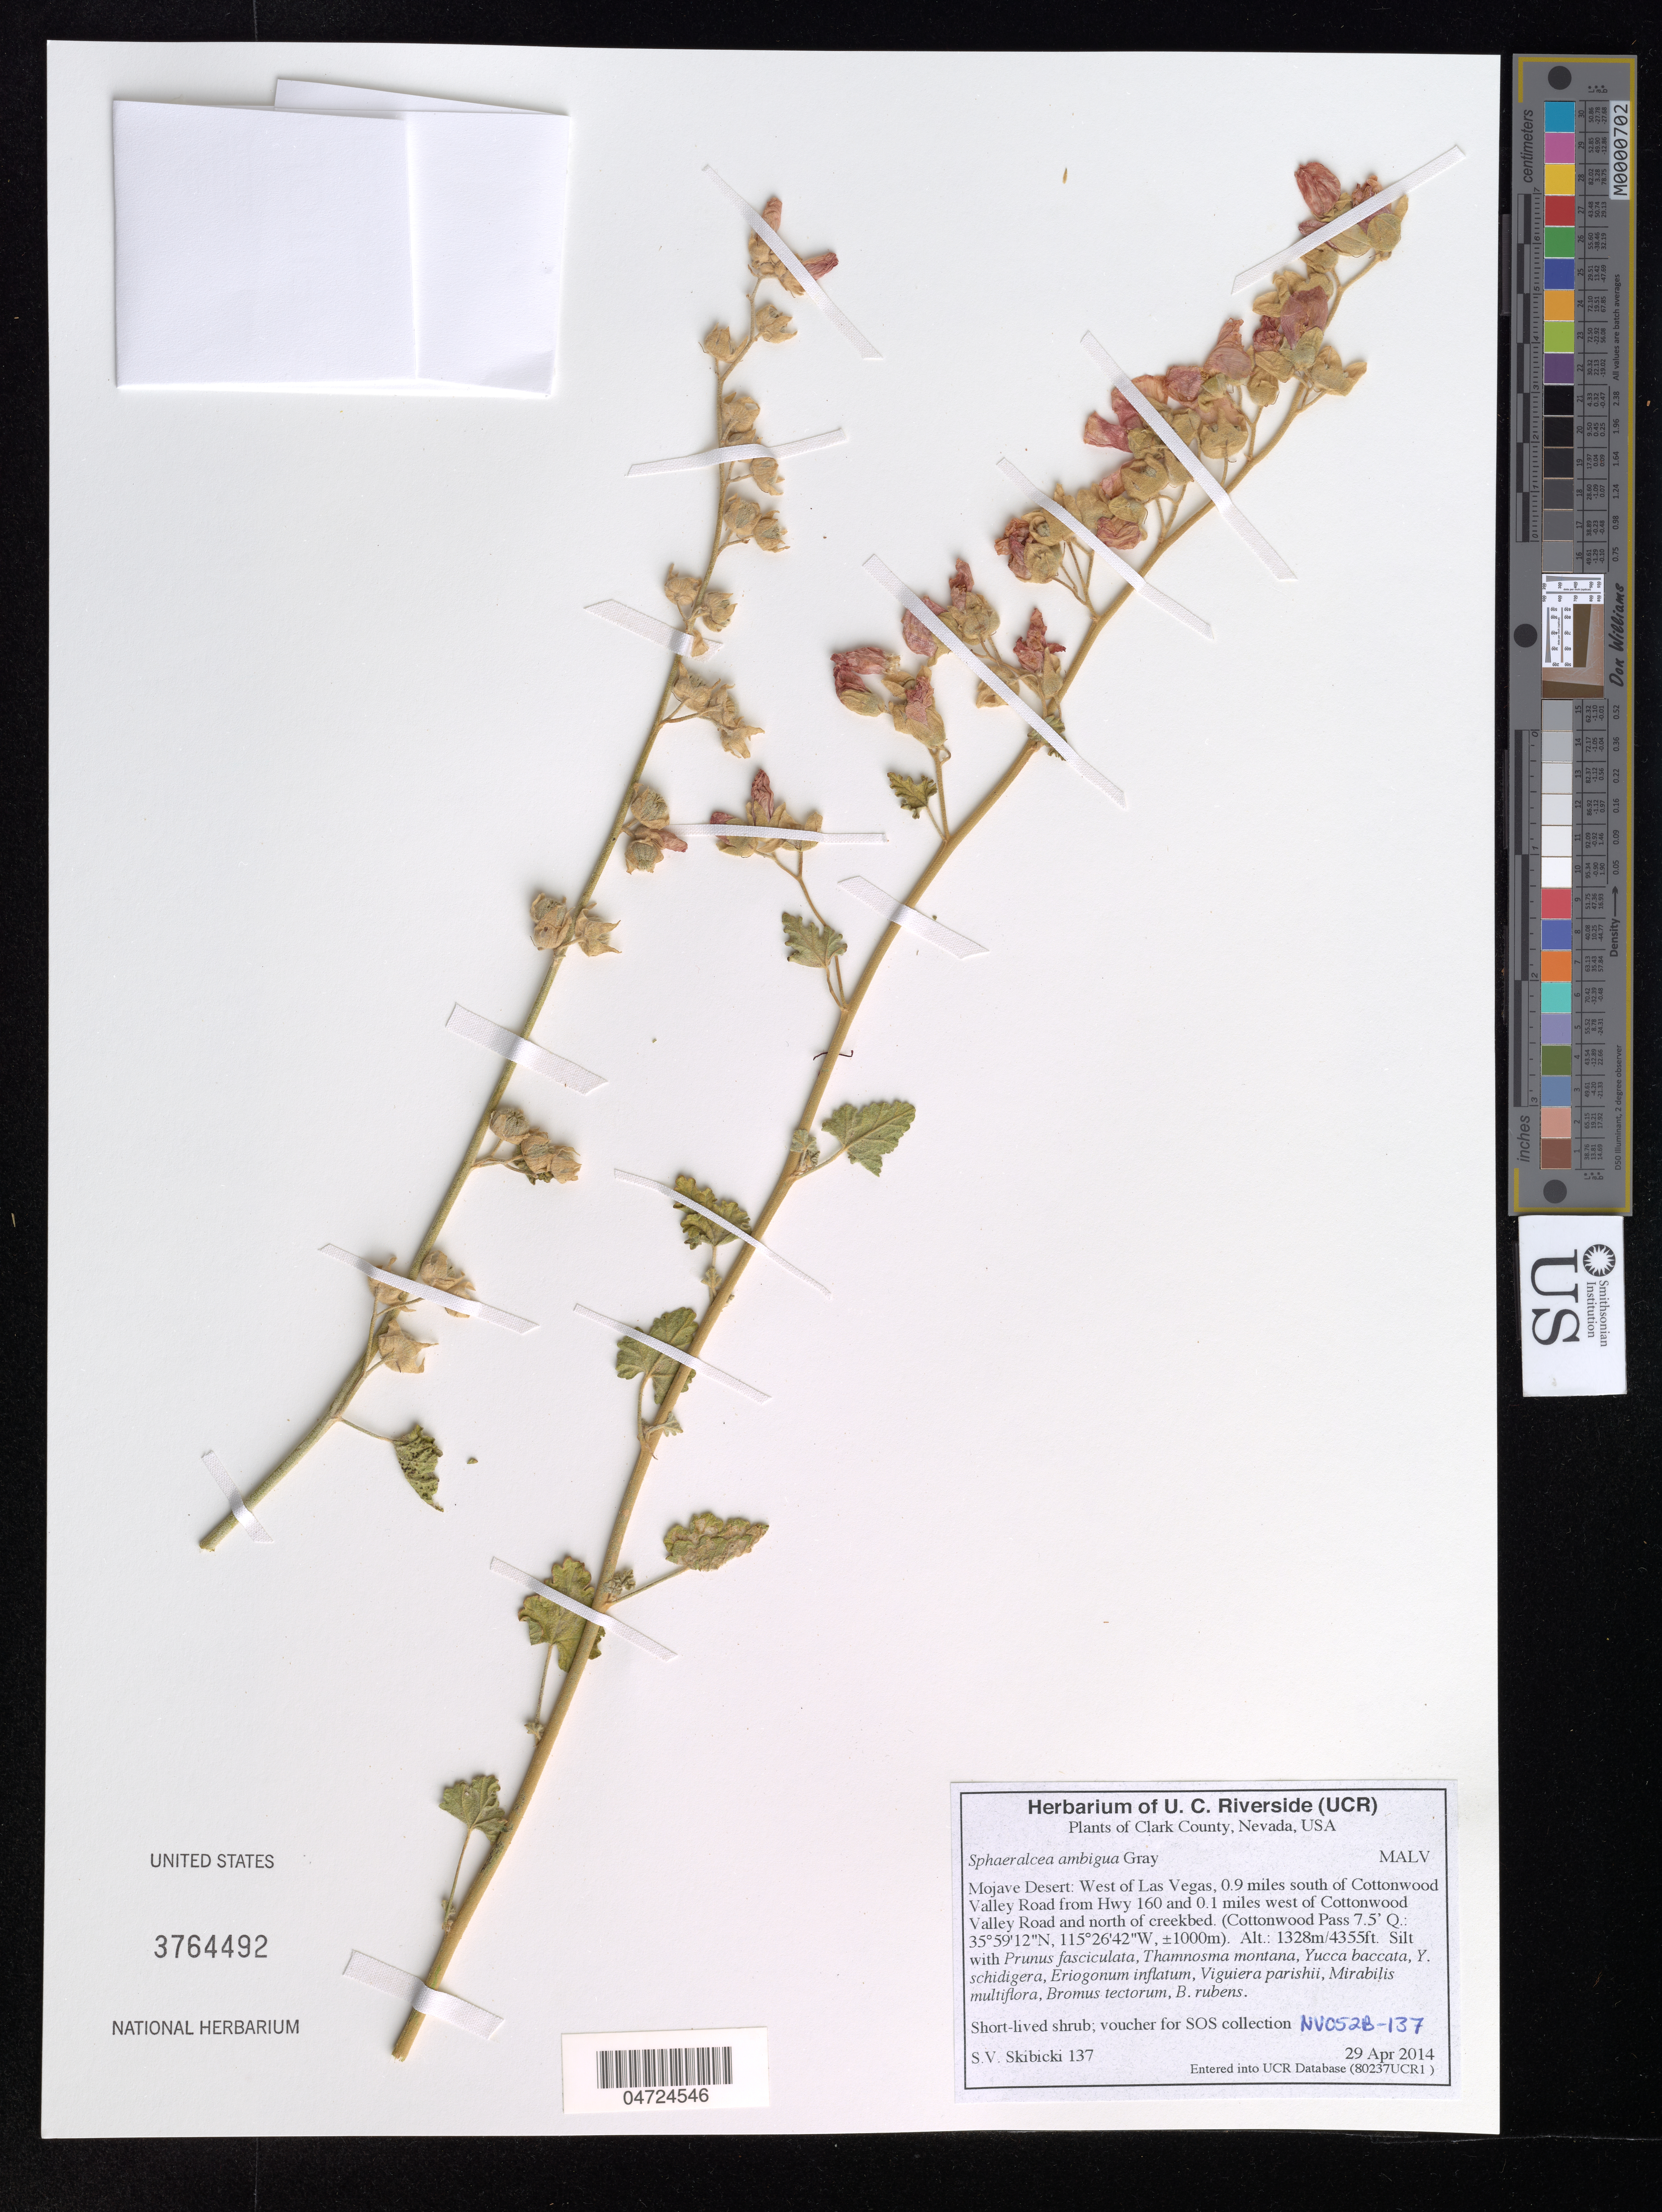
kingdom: Plantae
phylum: Tracheophyta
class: Magnoliopsida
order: Malvales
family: Malvaceae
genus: Sphaeralcea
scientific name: Sphaeralcea ambigua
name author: A. Gray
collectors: S. Skibicki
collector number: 137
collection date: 2014-04-29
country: United States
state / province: Nevada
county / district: Clark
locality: Clark County. Mojave Desert: West of Las Vegas, 0.9 miles south of Cottonwood Valley Road from Hwy 160 and 0.1 miles west of Cottonwood Valley Road and north of creekbed. (Cottonwood Pass. 7.5' Q. ± 1000m).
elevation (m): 1328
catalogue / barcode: US 3764492